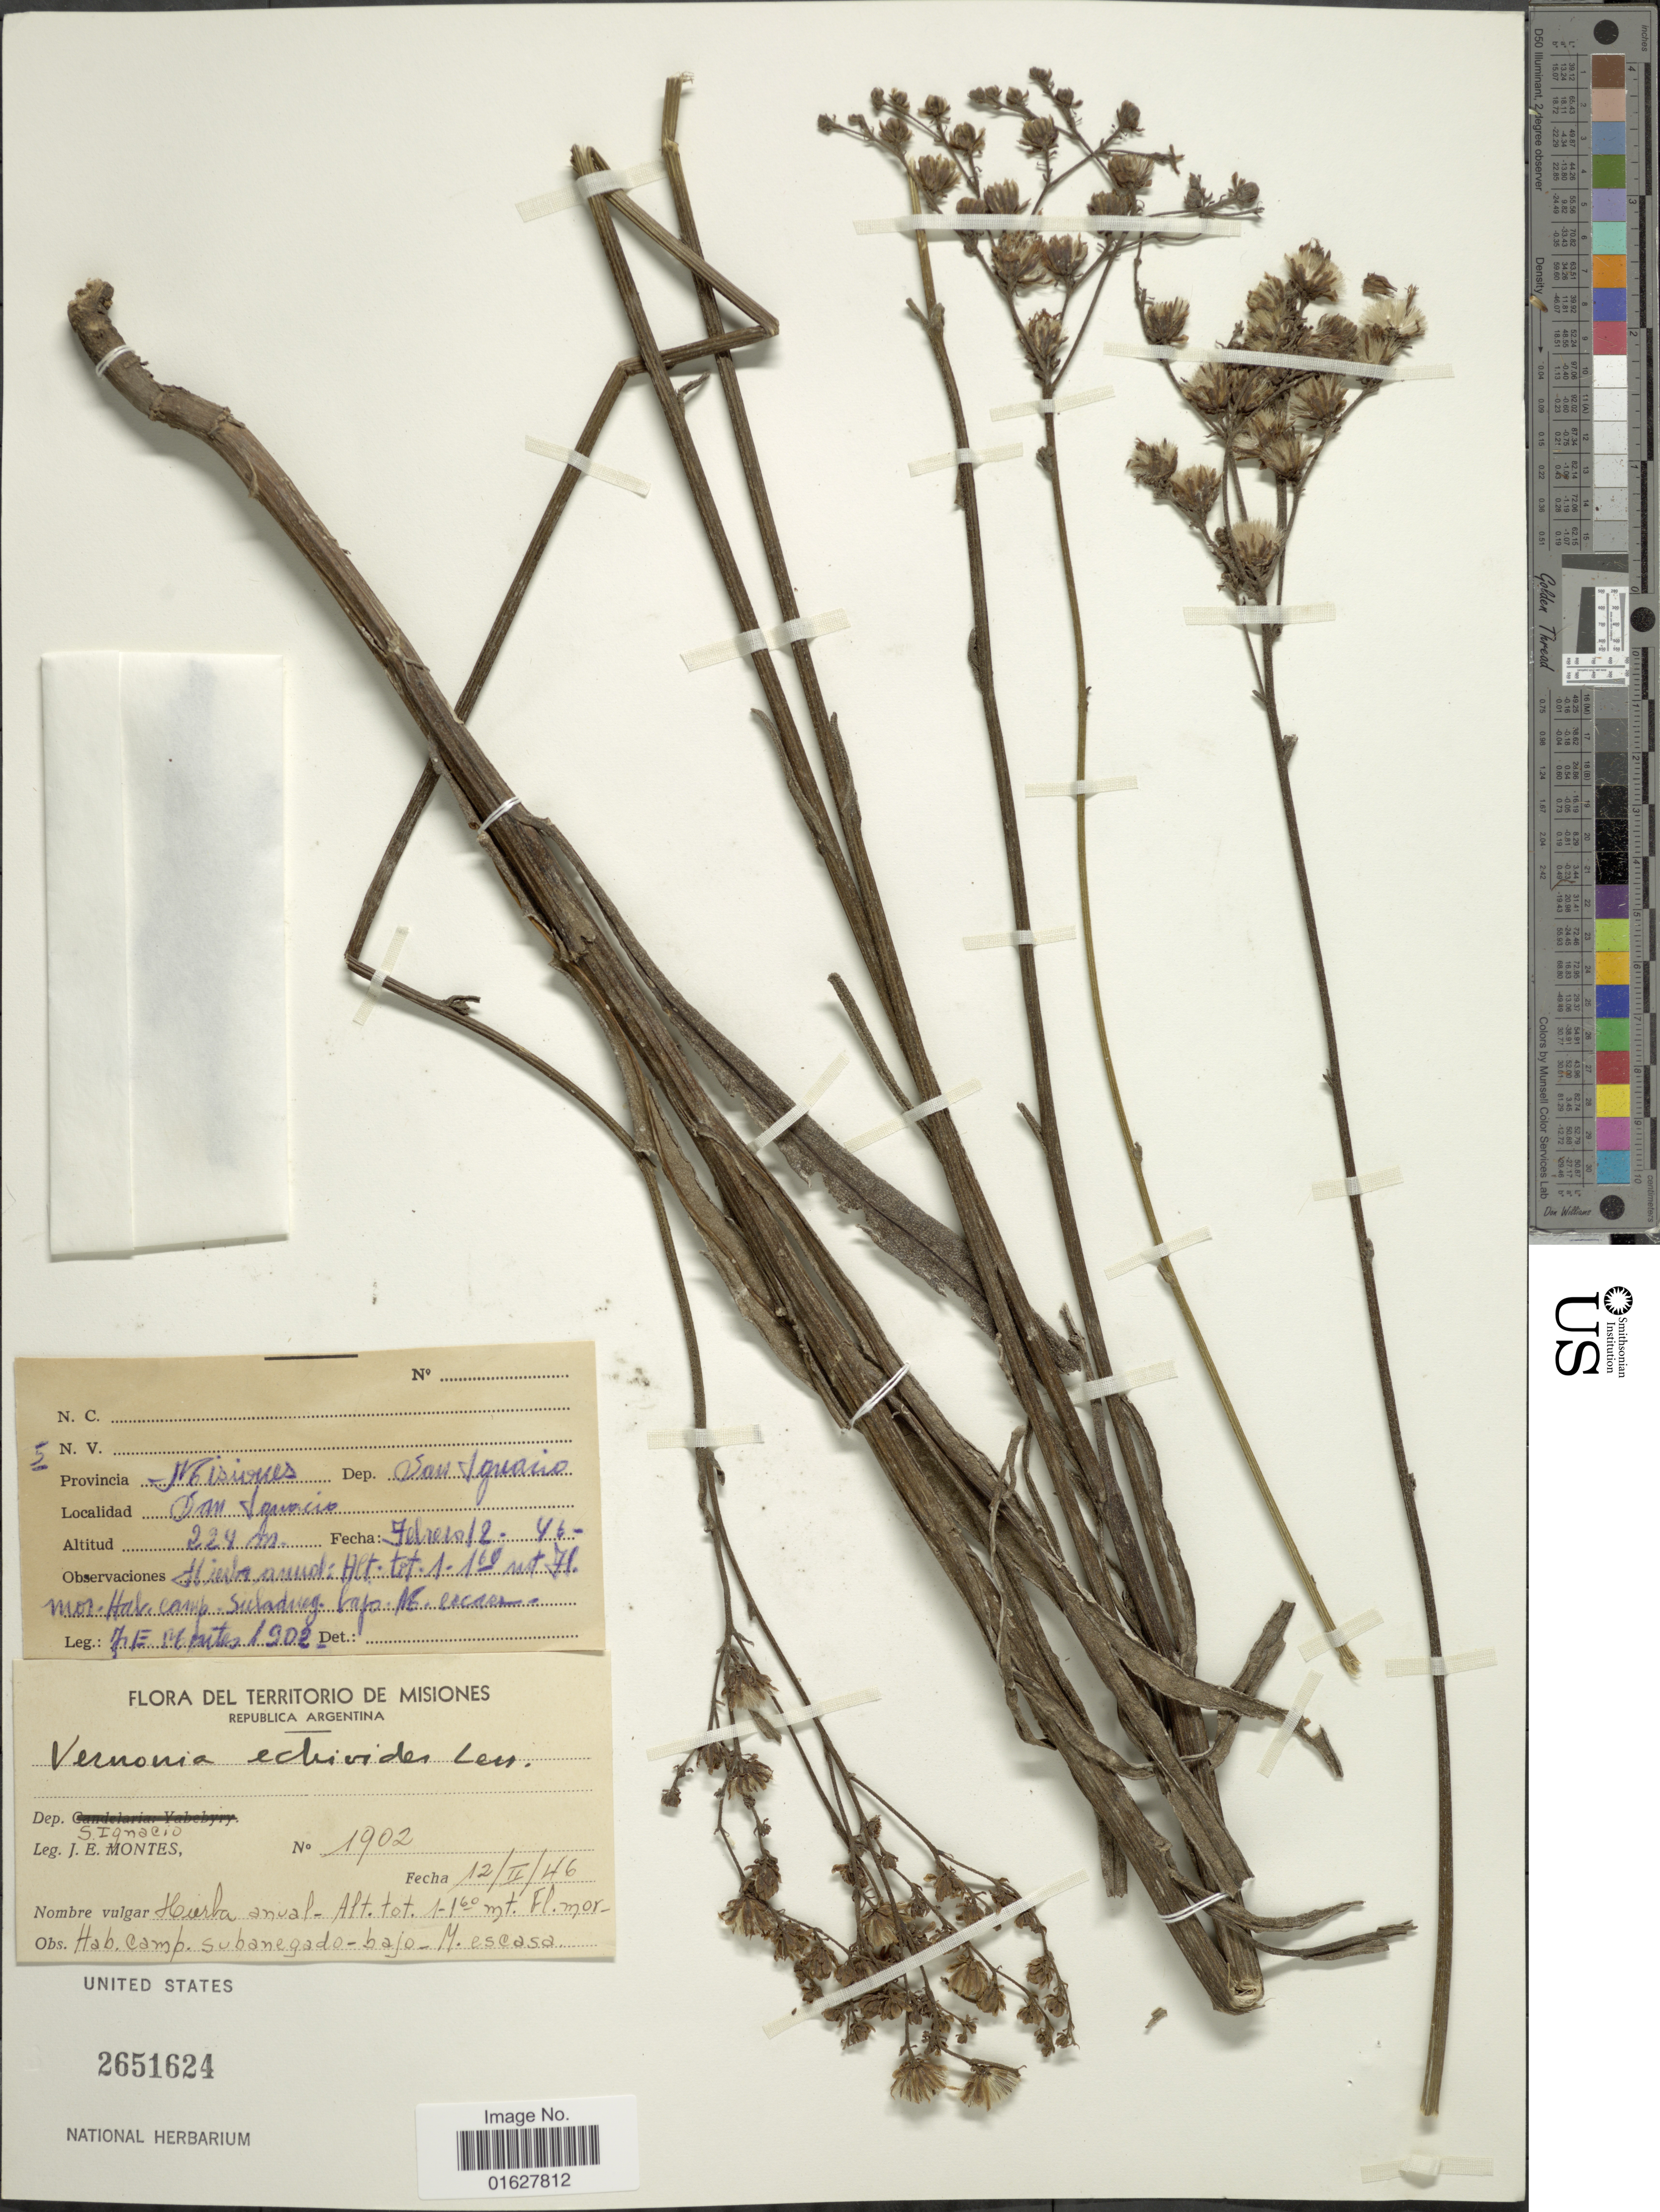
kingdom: Plantae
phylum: Tracheophyta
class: Magnoliopsida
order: Asterales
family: Asteraceae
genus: Vernonia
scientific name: Vernonia echioides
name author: Less.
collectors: J. E. Montes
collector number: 1902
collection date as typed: Transcribed d/m/y: 12/2/46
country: Argentina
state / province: Misiones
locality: Territorio de Misiones. Republica Argentina. San Ignacio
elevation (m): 224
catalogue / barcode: US 2651624